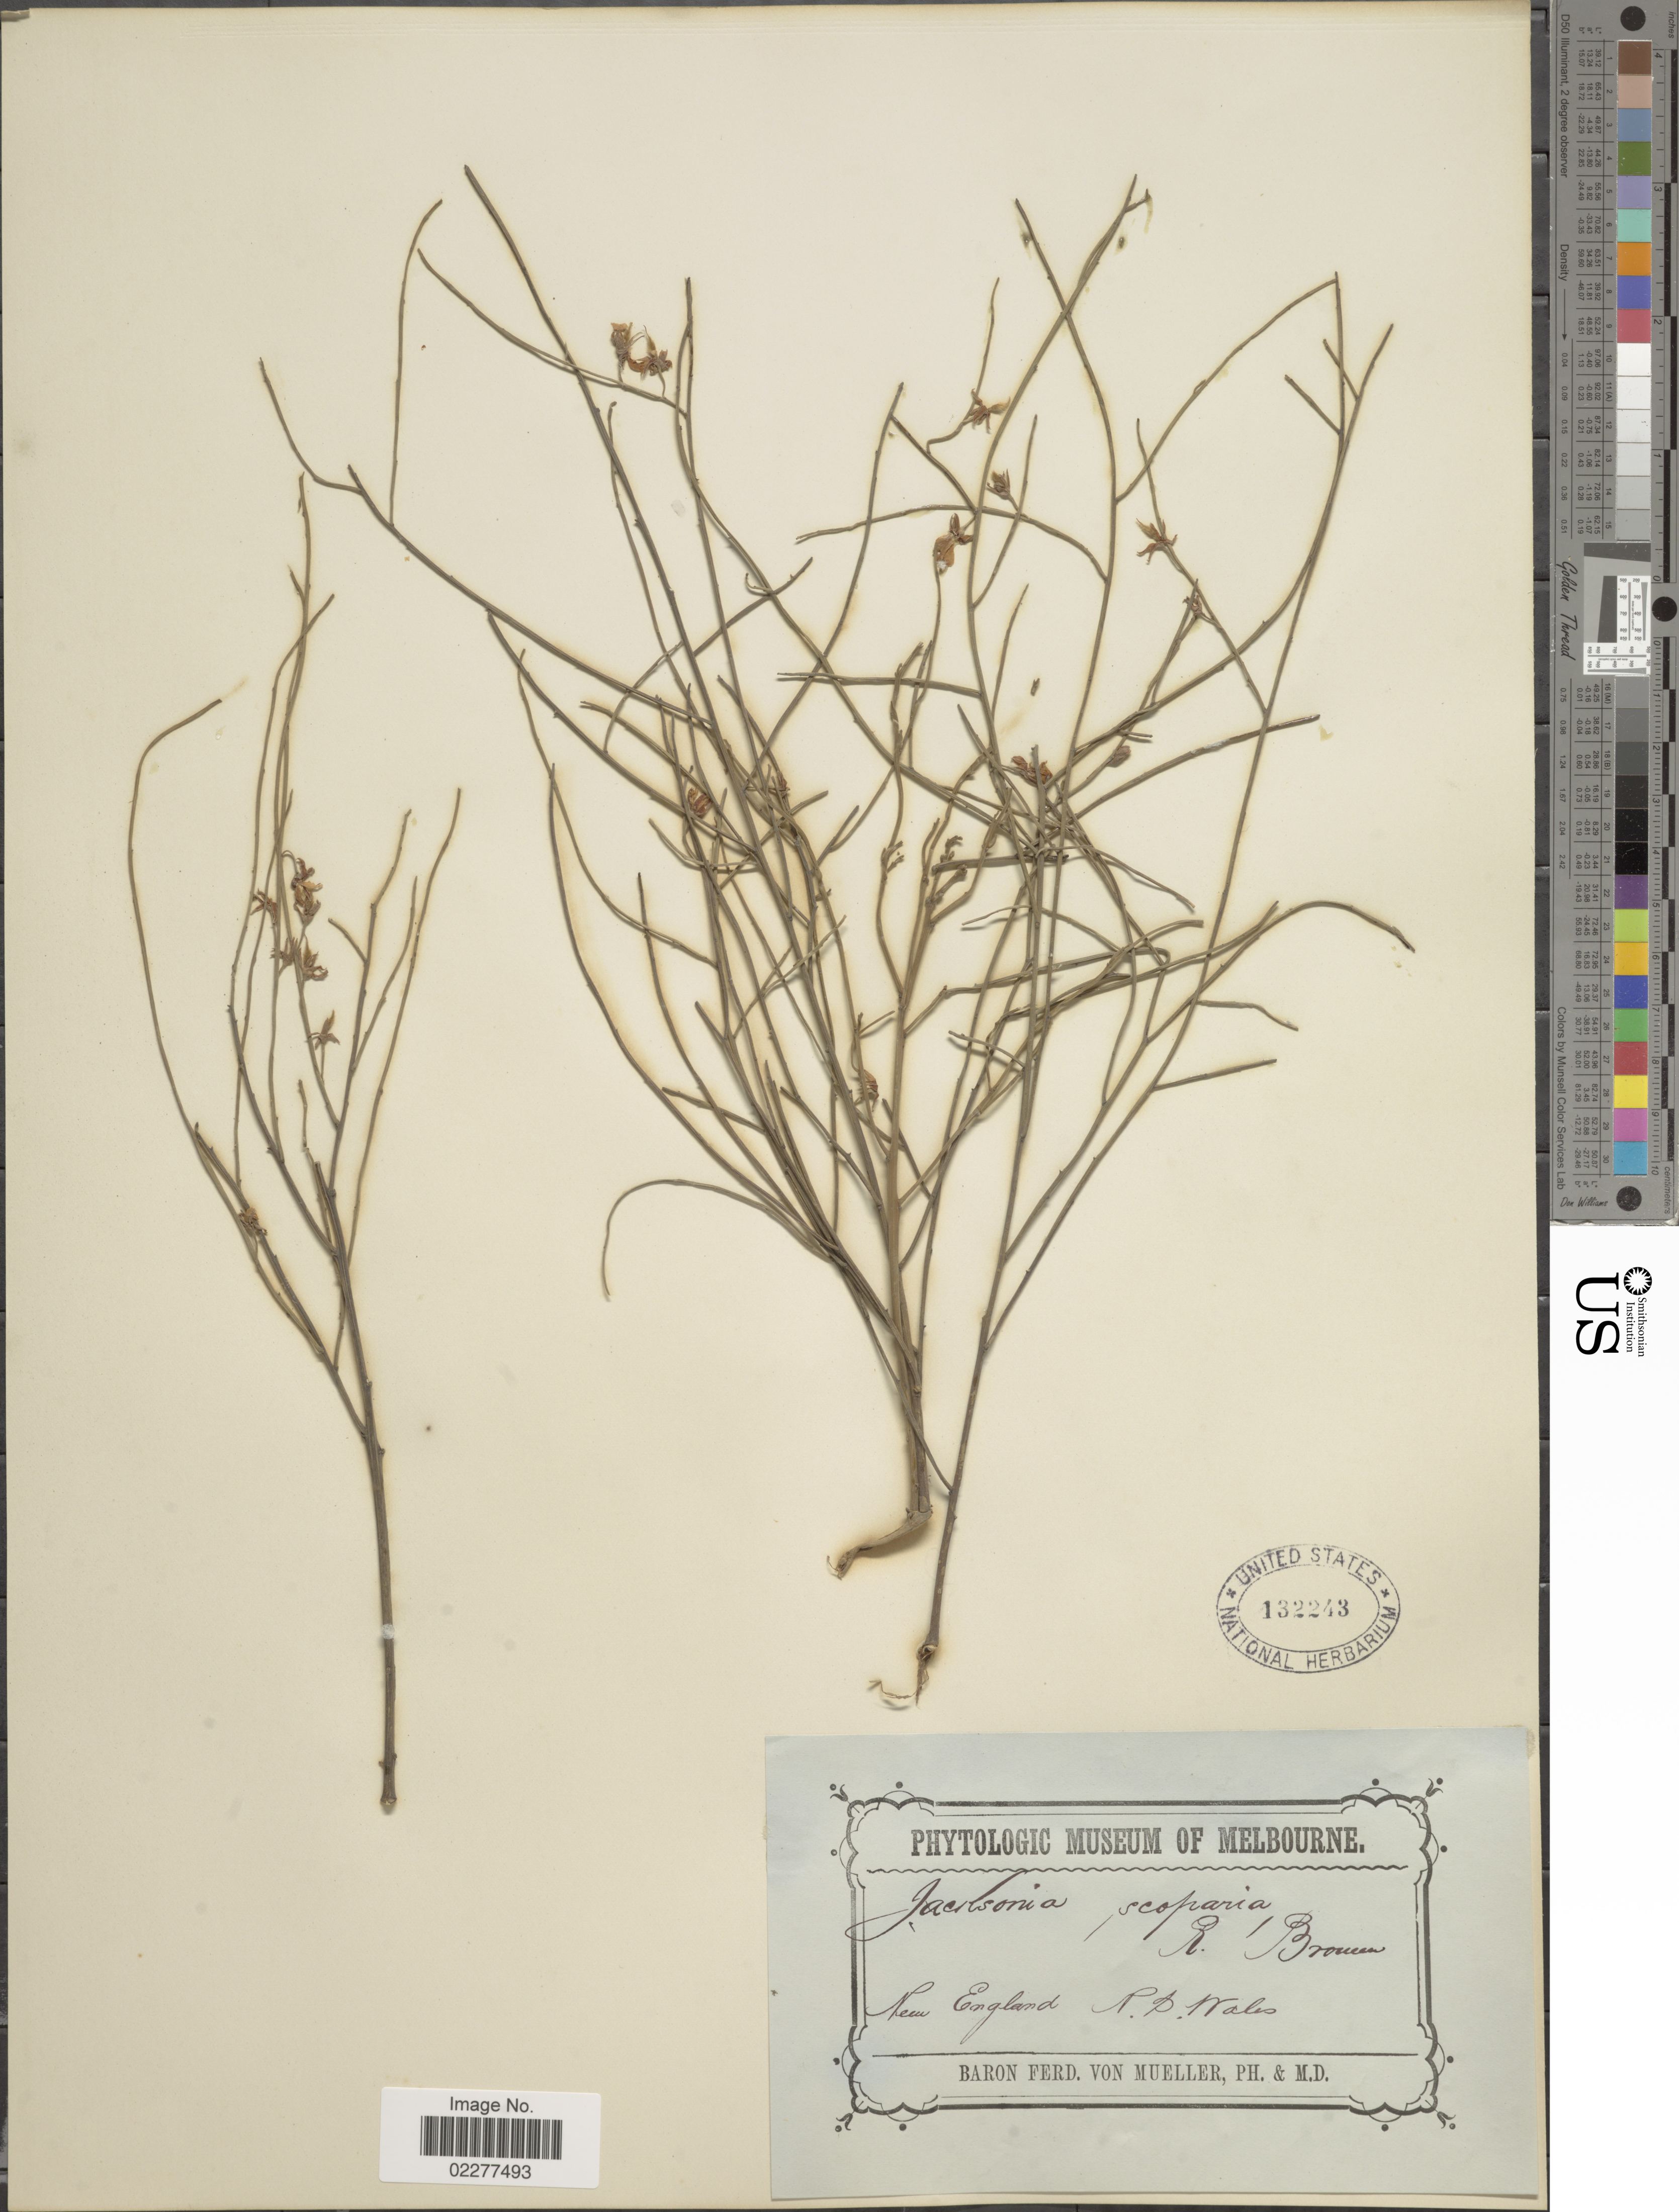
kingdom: Plantae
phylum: Tracheophyta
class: Magnoliopsida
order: Fabales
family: Fabaceae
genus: Jacksonia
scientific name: Jacksonia scoparia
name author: Sm.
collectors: F. von Mueller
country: Australia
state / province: New South Wales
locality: New England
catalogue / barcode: US 132243